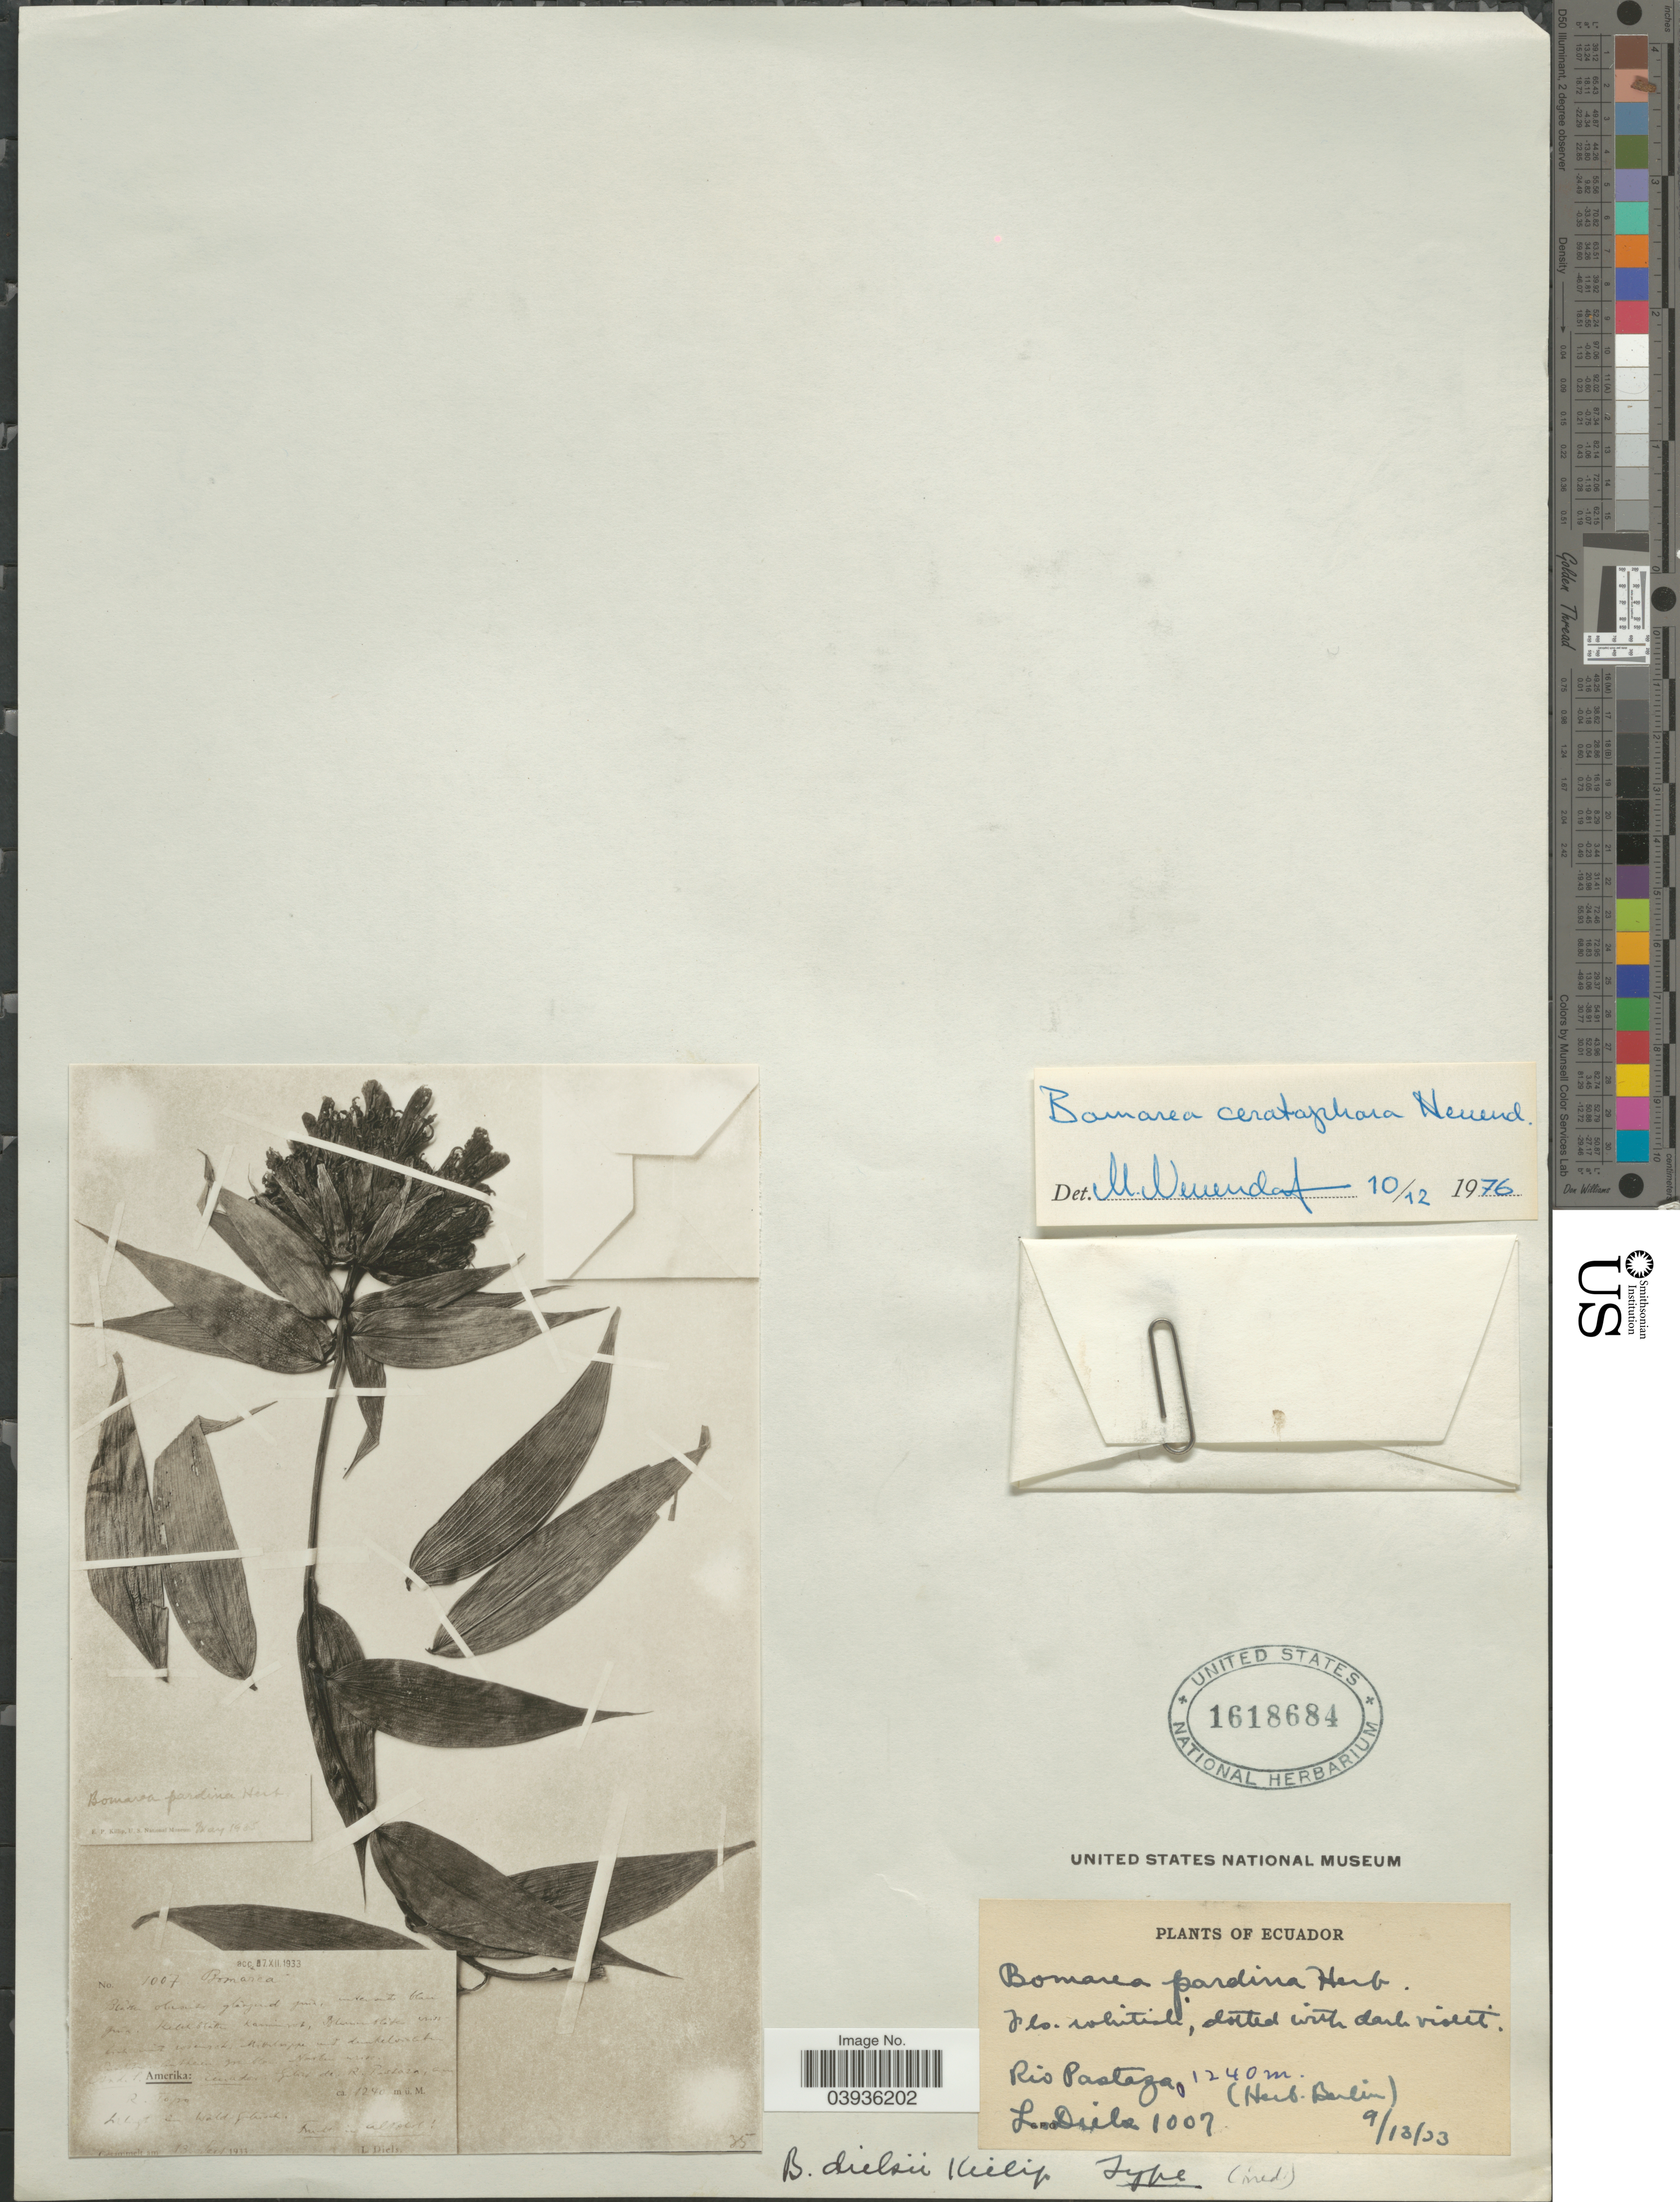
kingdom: Plantae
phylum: Tracheophyta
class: Liliopsida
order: Liliales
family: Alstroemeriaceae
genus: Bomarea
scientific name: Bomarea ceratophora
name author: Neuendorf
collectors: L. Diels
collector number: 1007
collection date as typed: Transcribed d/m/y: 13/9/33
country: Ecuador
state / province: Pastaza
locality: Rio Pastaza.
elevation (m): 1240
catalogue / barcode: US 1618684